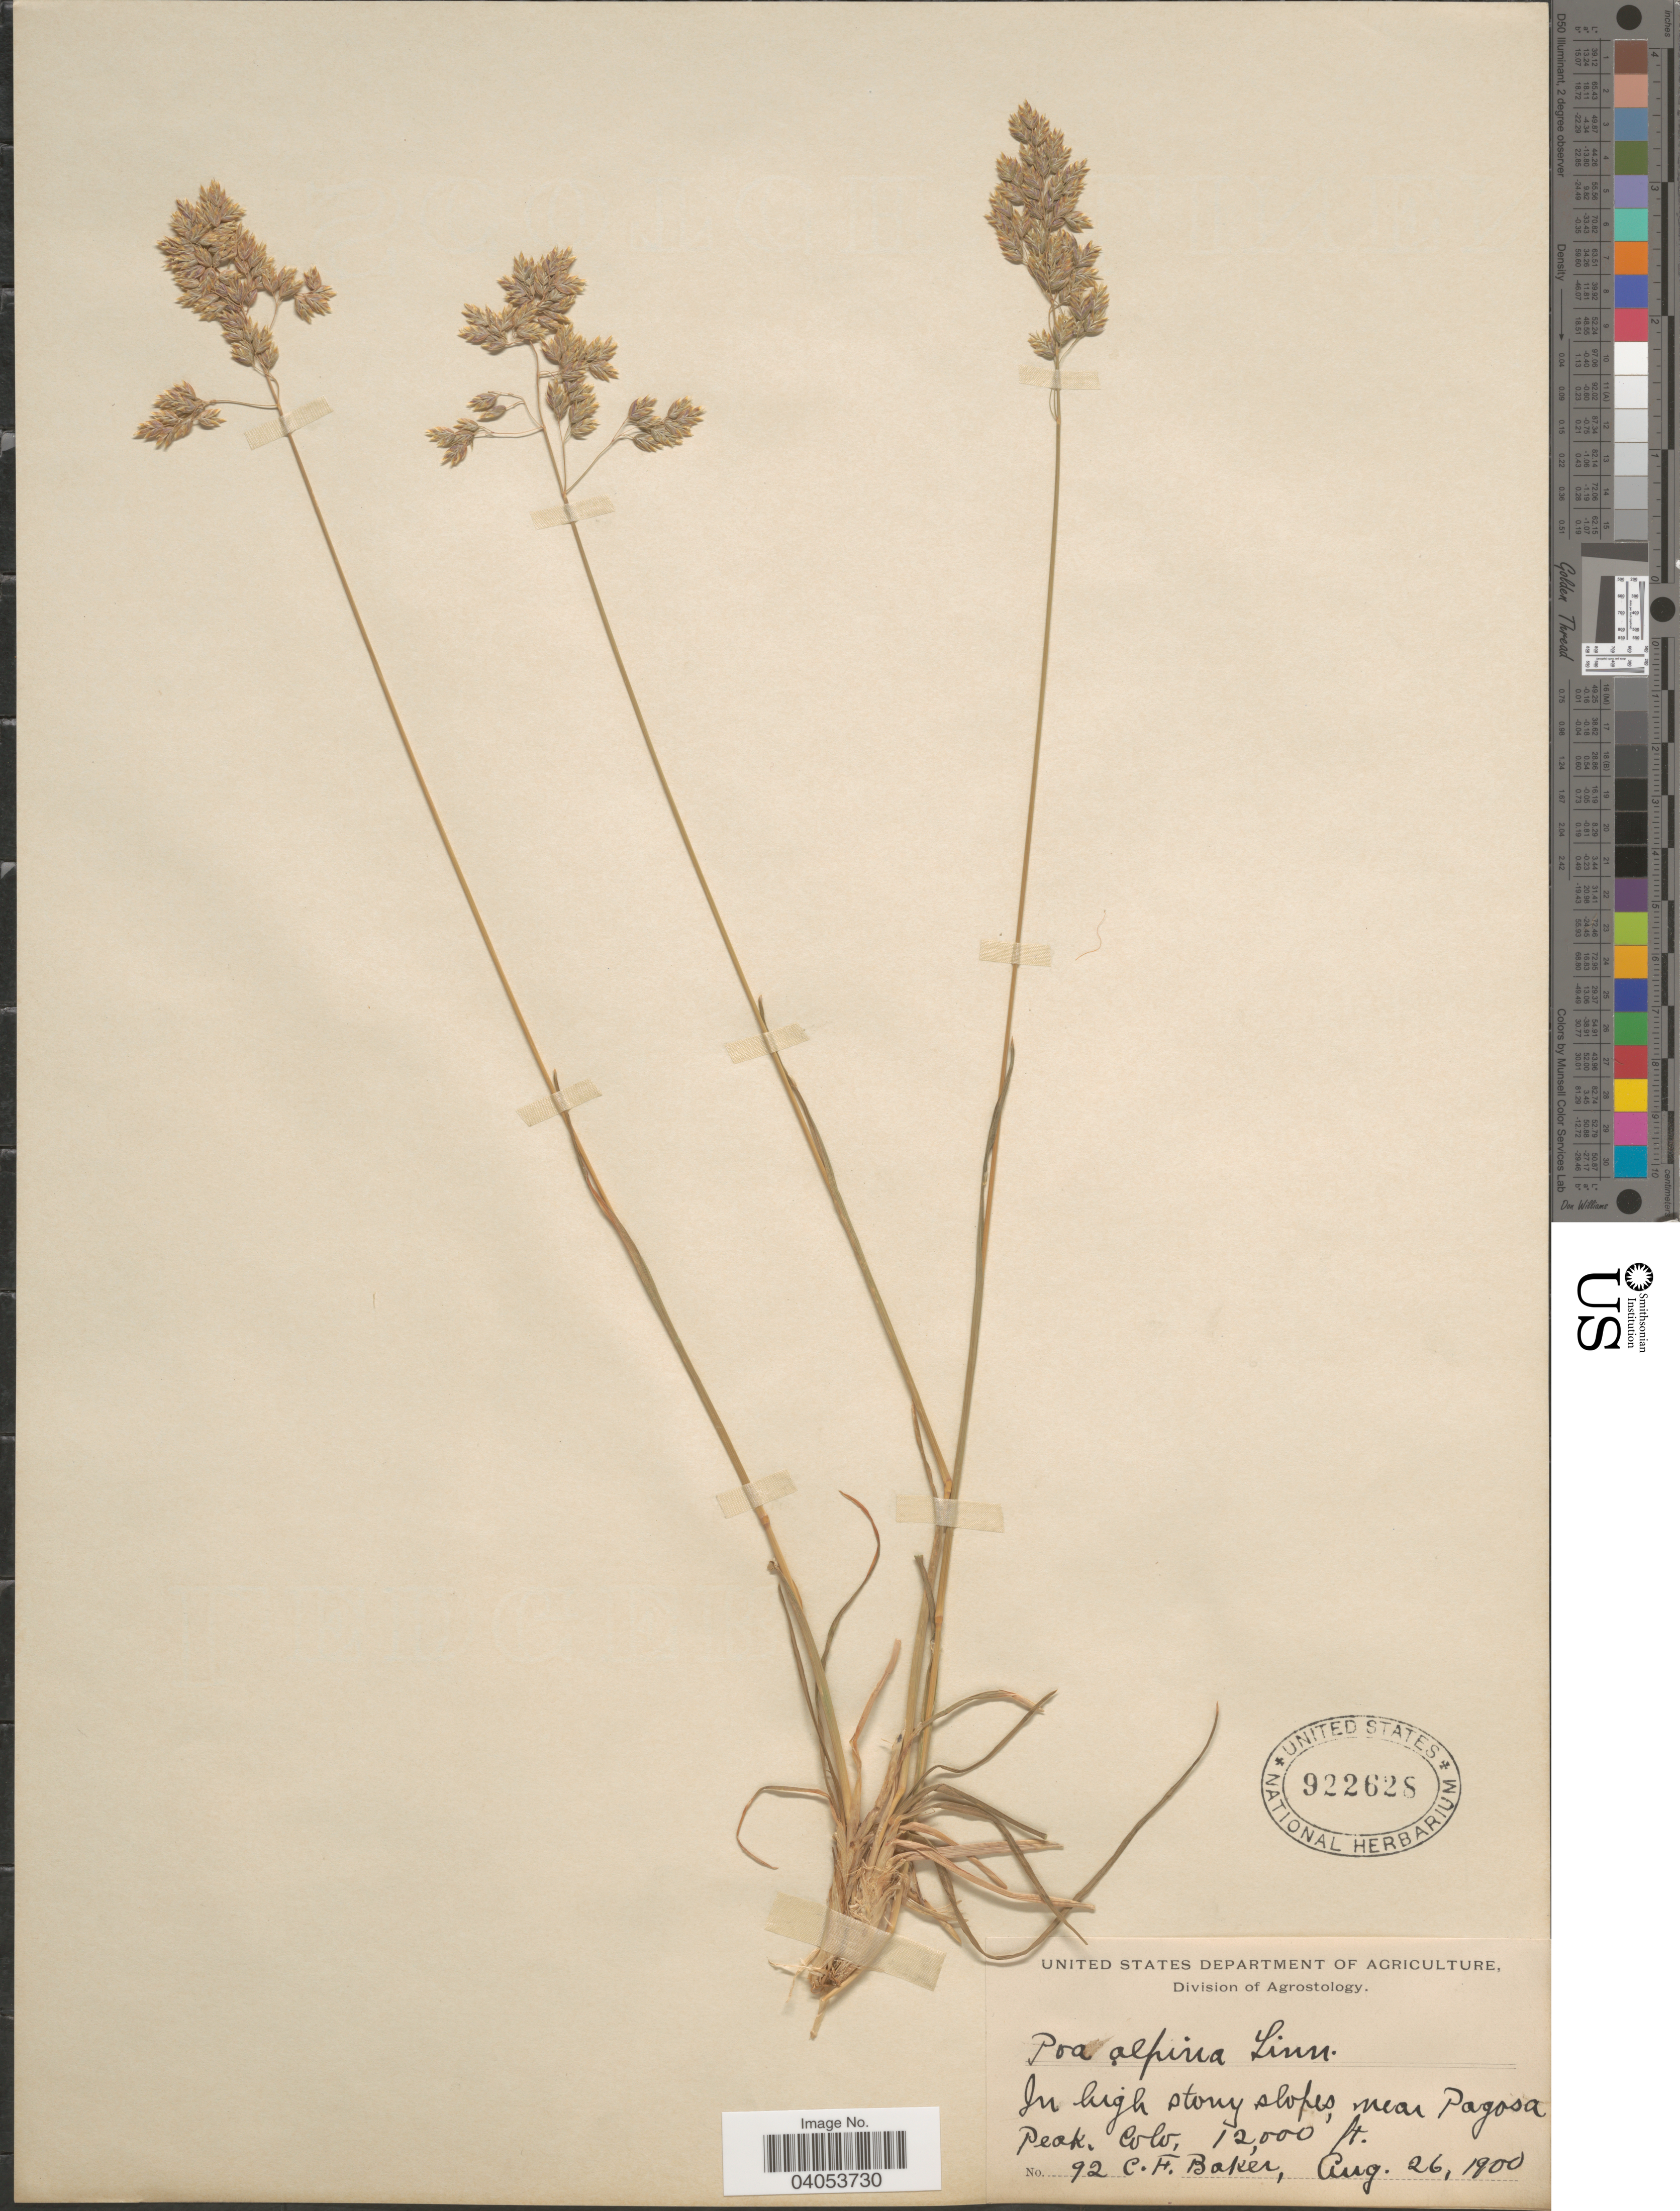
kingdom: Plantae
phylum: Tracheophyta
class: Liliopsida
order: Poales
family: Poaceae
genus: Poa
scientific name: Poa alpina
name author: L.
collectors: C. F. Baker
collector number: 92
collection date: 1900-08-26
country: United States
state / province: Colorado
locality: In high stony slopes, near Pagosa Peak.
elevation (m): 3658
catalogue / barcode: US 922628